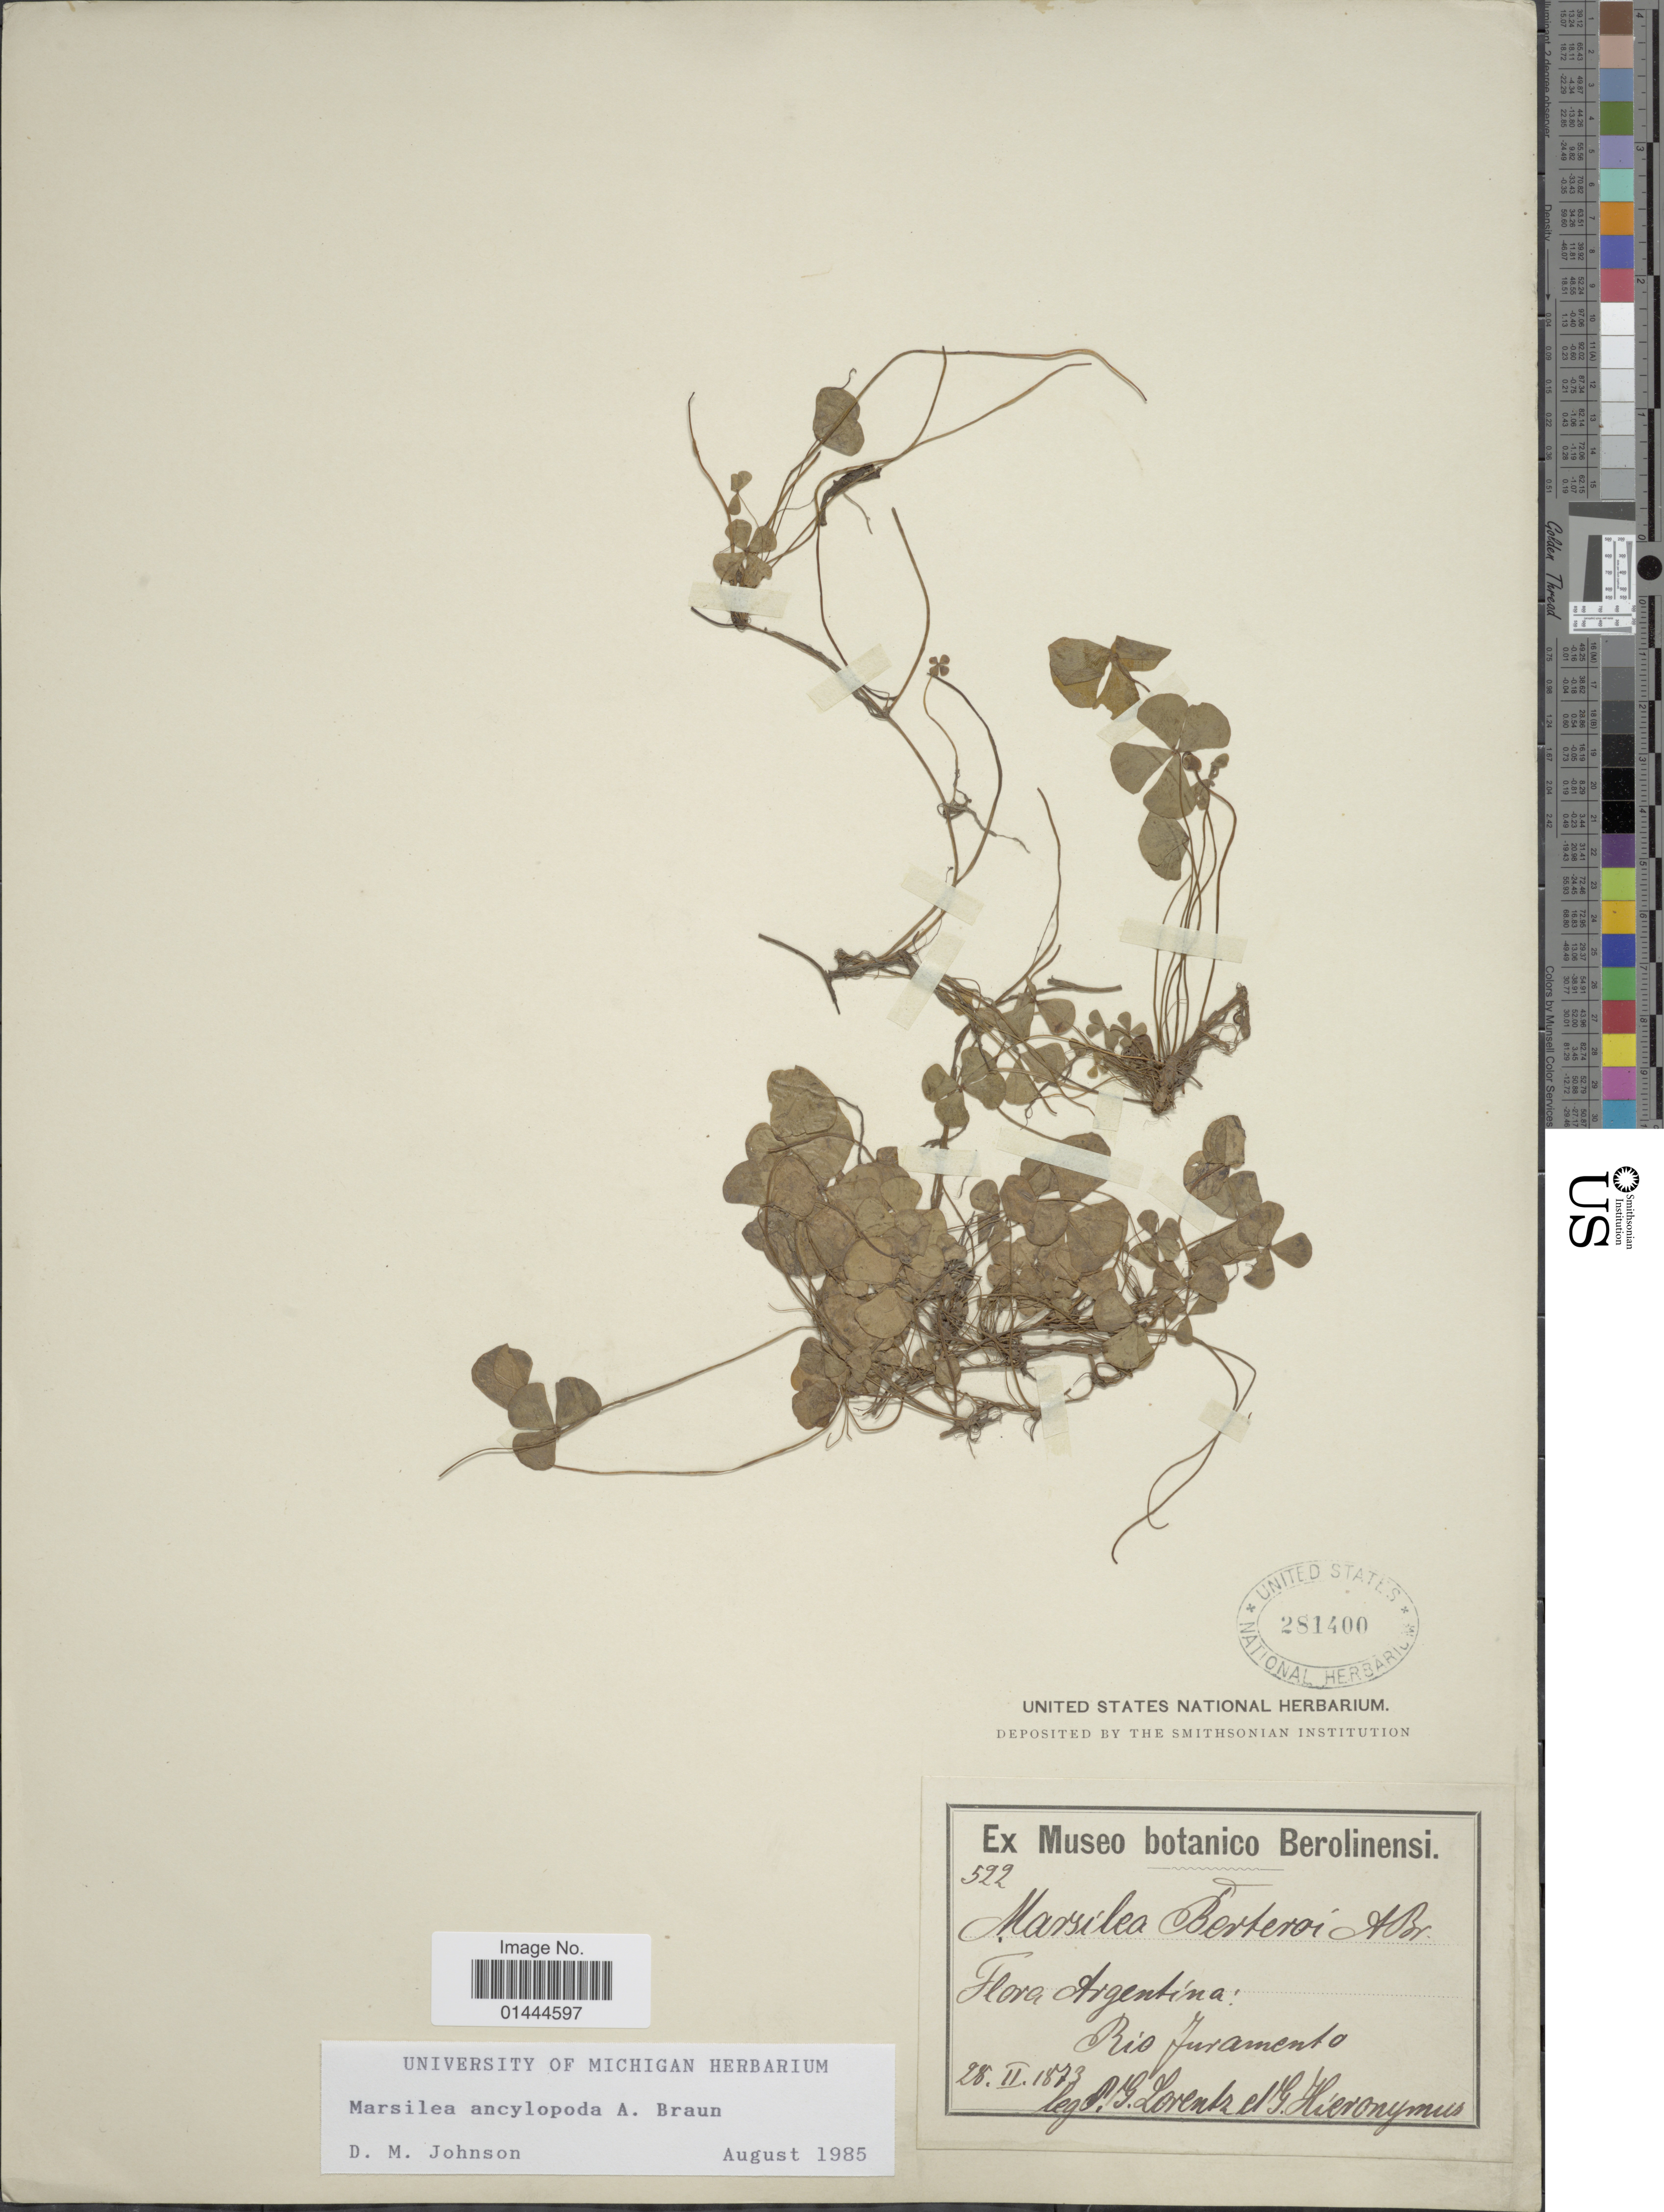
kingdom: Plantae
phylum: Tracheophyta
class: Polypodiopsida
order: Salviniales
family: Marsileaceae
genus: Marsilea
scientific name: Marsilea ancylopoda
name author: A. Braun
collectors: P. G. Lorentz & G. H. Hieronymus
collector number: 522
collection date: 1873-02-28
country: Argentina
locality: Rio Juramento.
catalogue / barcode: US 281400